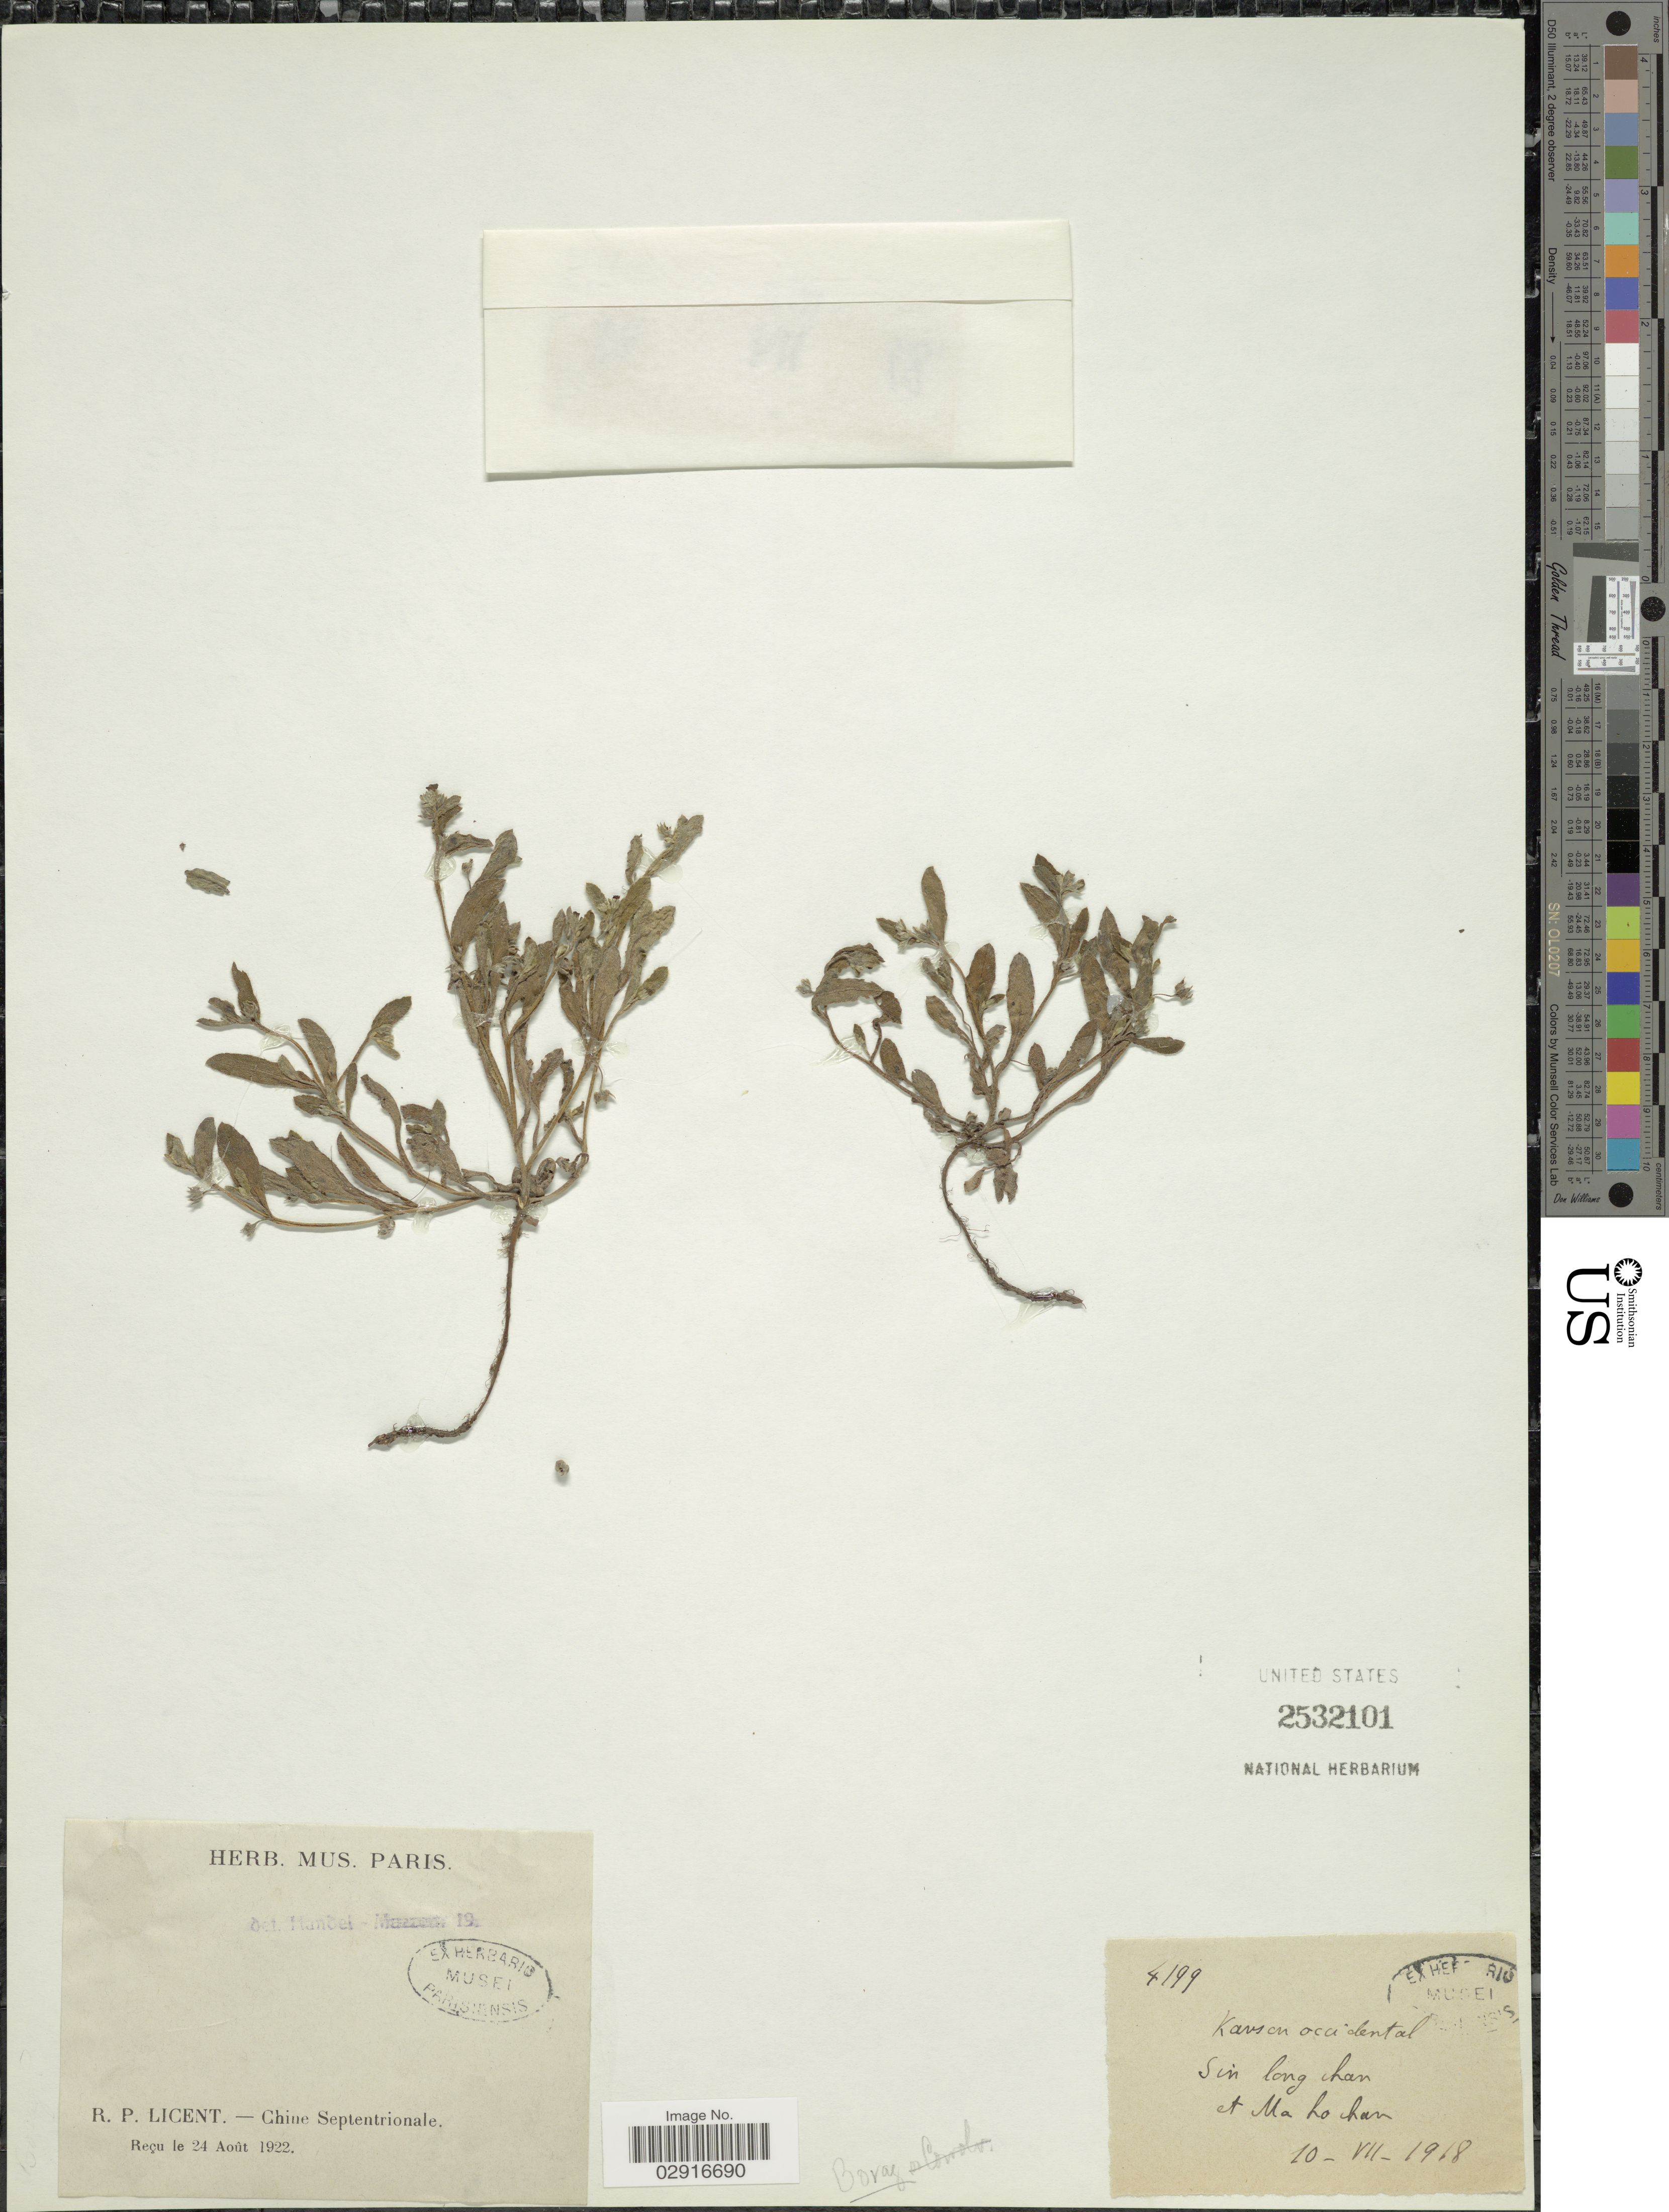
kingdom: Plantae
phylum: Tracheophyta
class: Magnoliopsida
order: Boraginales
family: Boraginaceae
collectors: R. Licent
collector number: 4199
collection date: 1968-07-10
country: China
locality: Chine Septentrionale. Sin long chan et Ma ho han.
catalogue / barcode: US 2532101